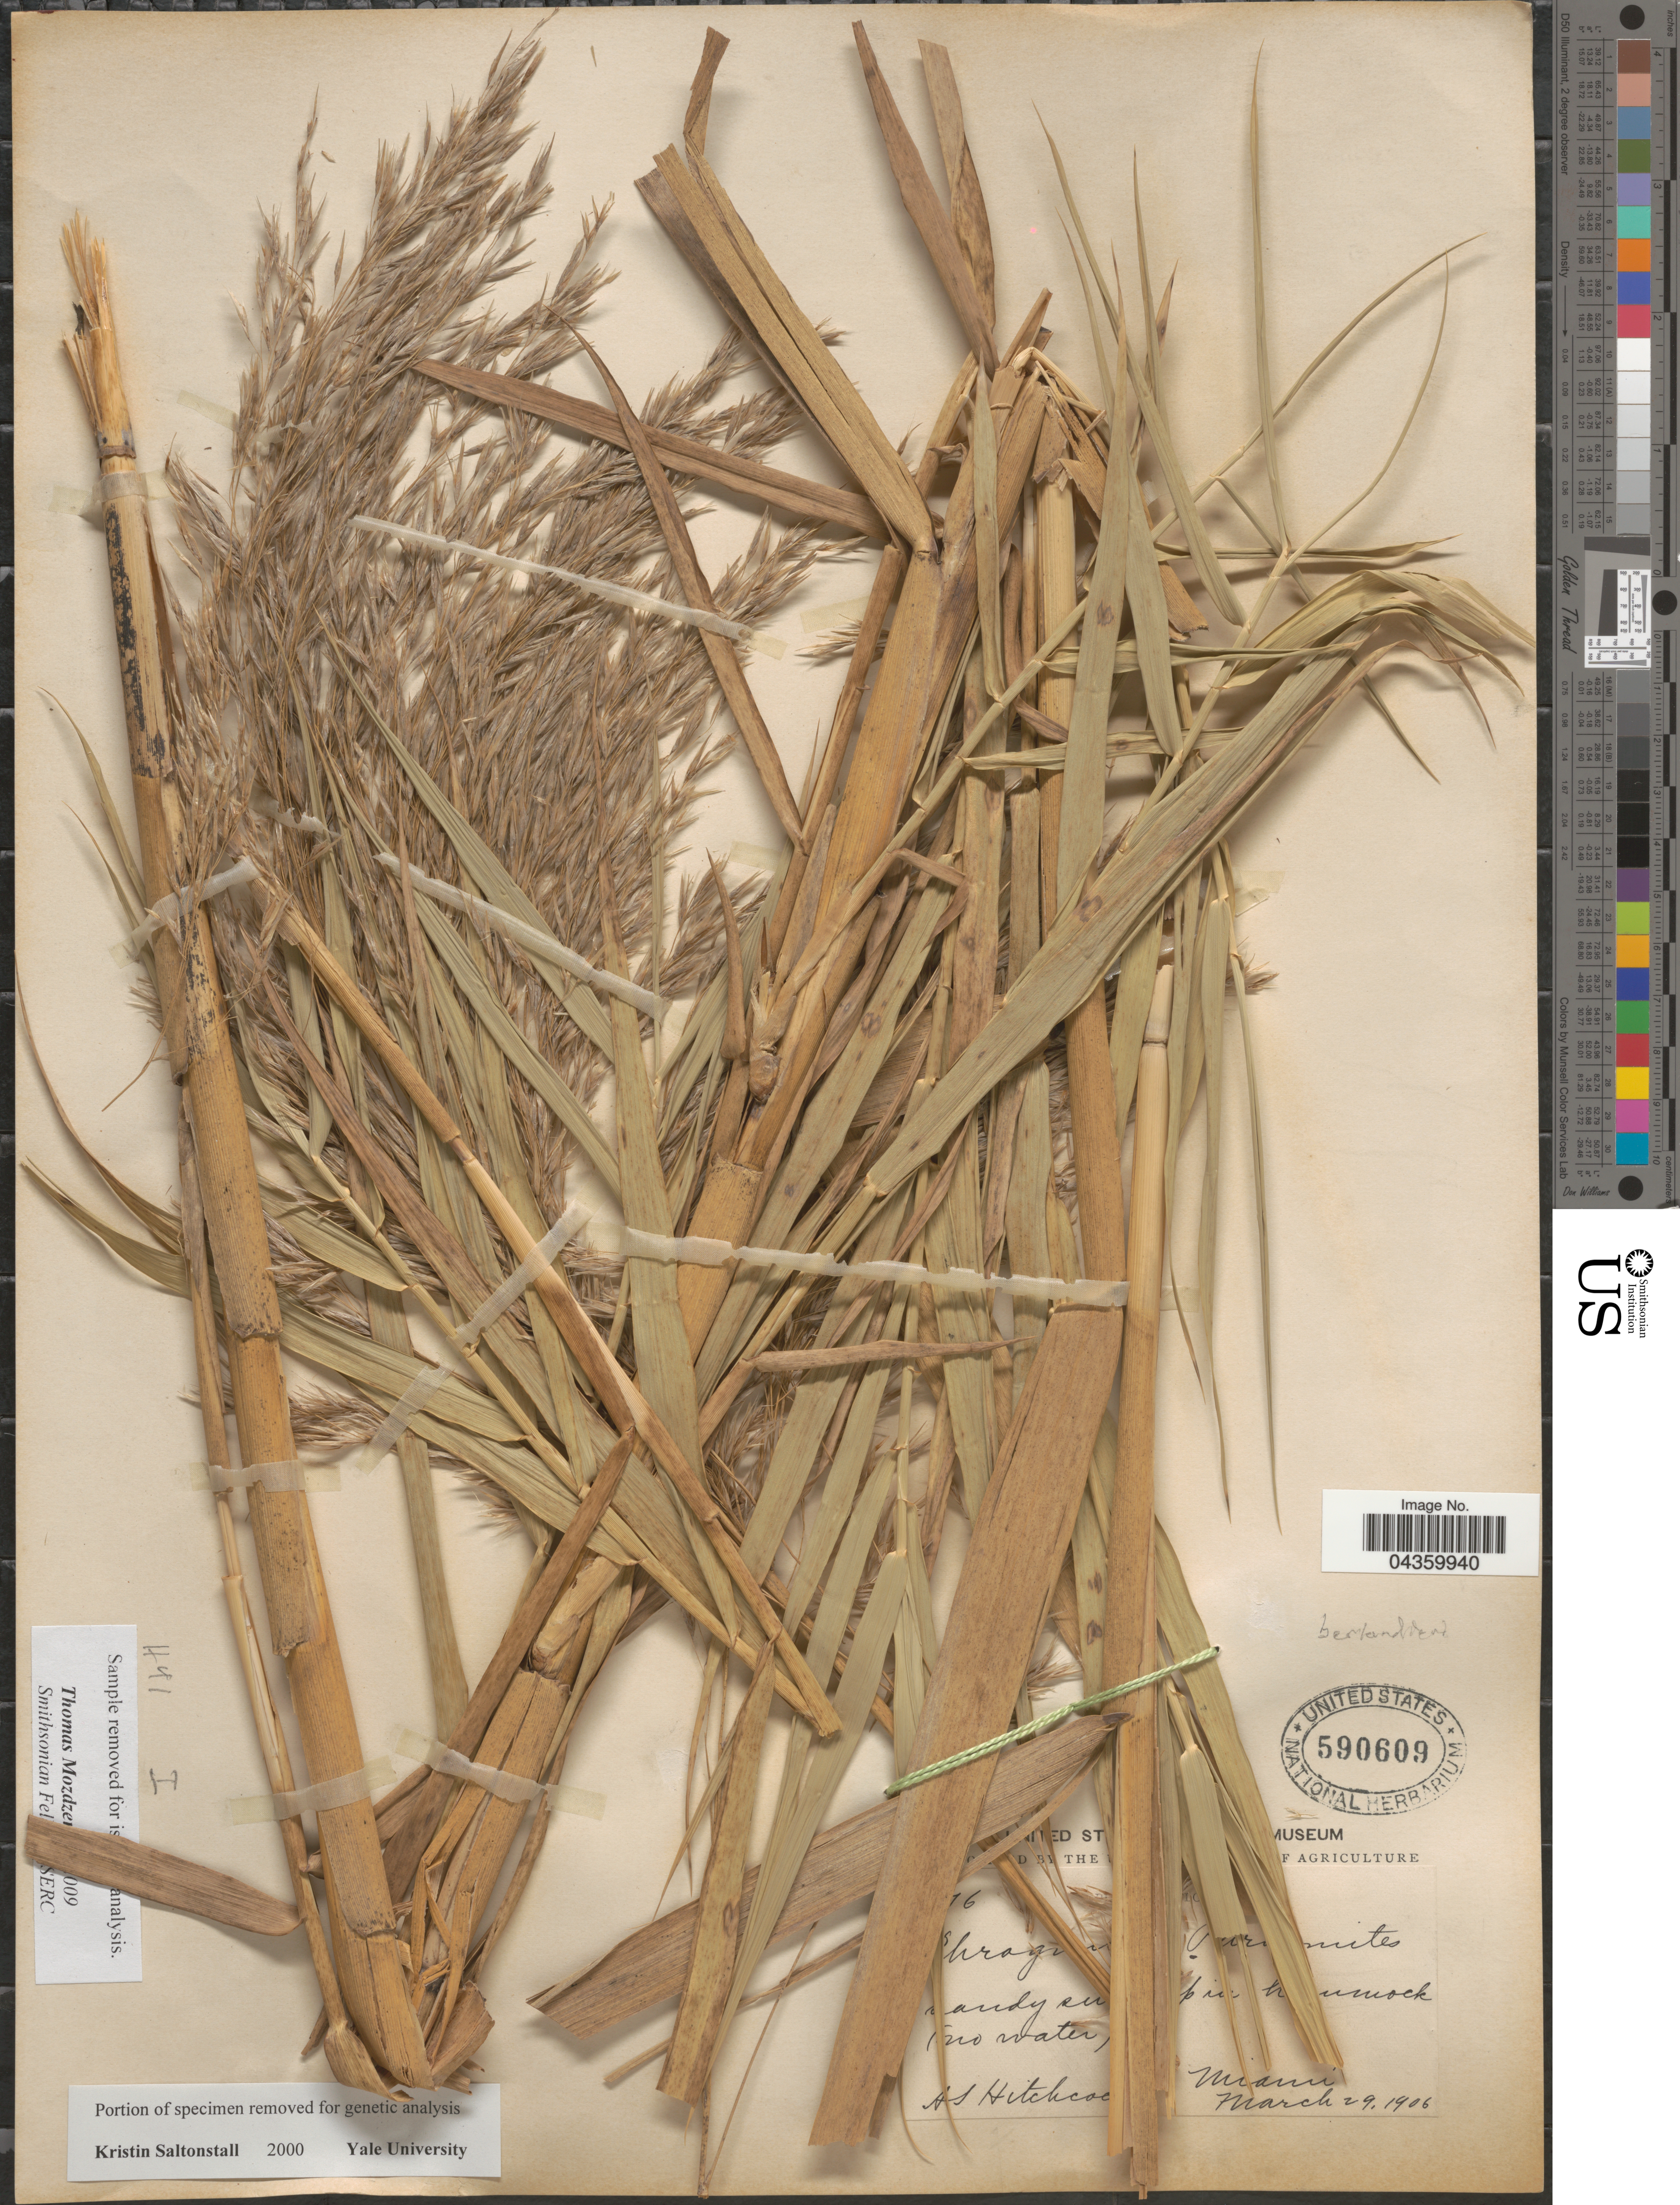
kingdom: Plantae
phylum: Tracheophyta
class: Liliopsida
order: Poales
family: Poaceae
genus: Phragmites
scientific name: Phragmites australis subsp. berlandieri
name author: (E. Fourn.) Saltonstall & Hauber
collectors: A. S. Hitchcock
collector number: !6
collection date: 1906-03-29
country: United States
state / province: Florida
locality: Miami.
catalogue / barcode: US 590609